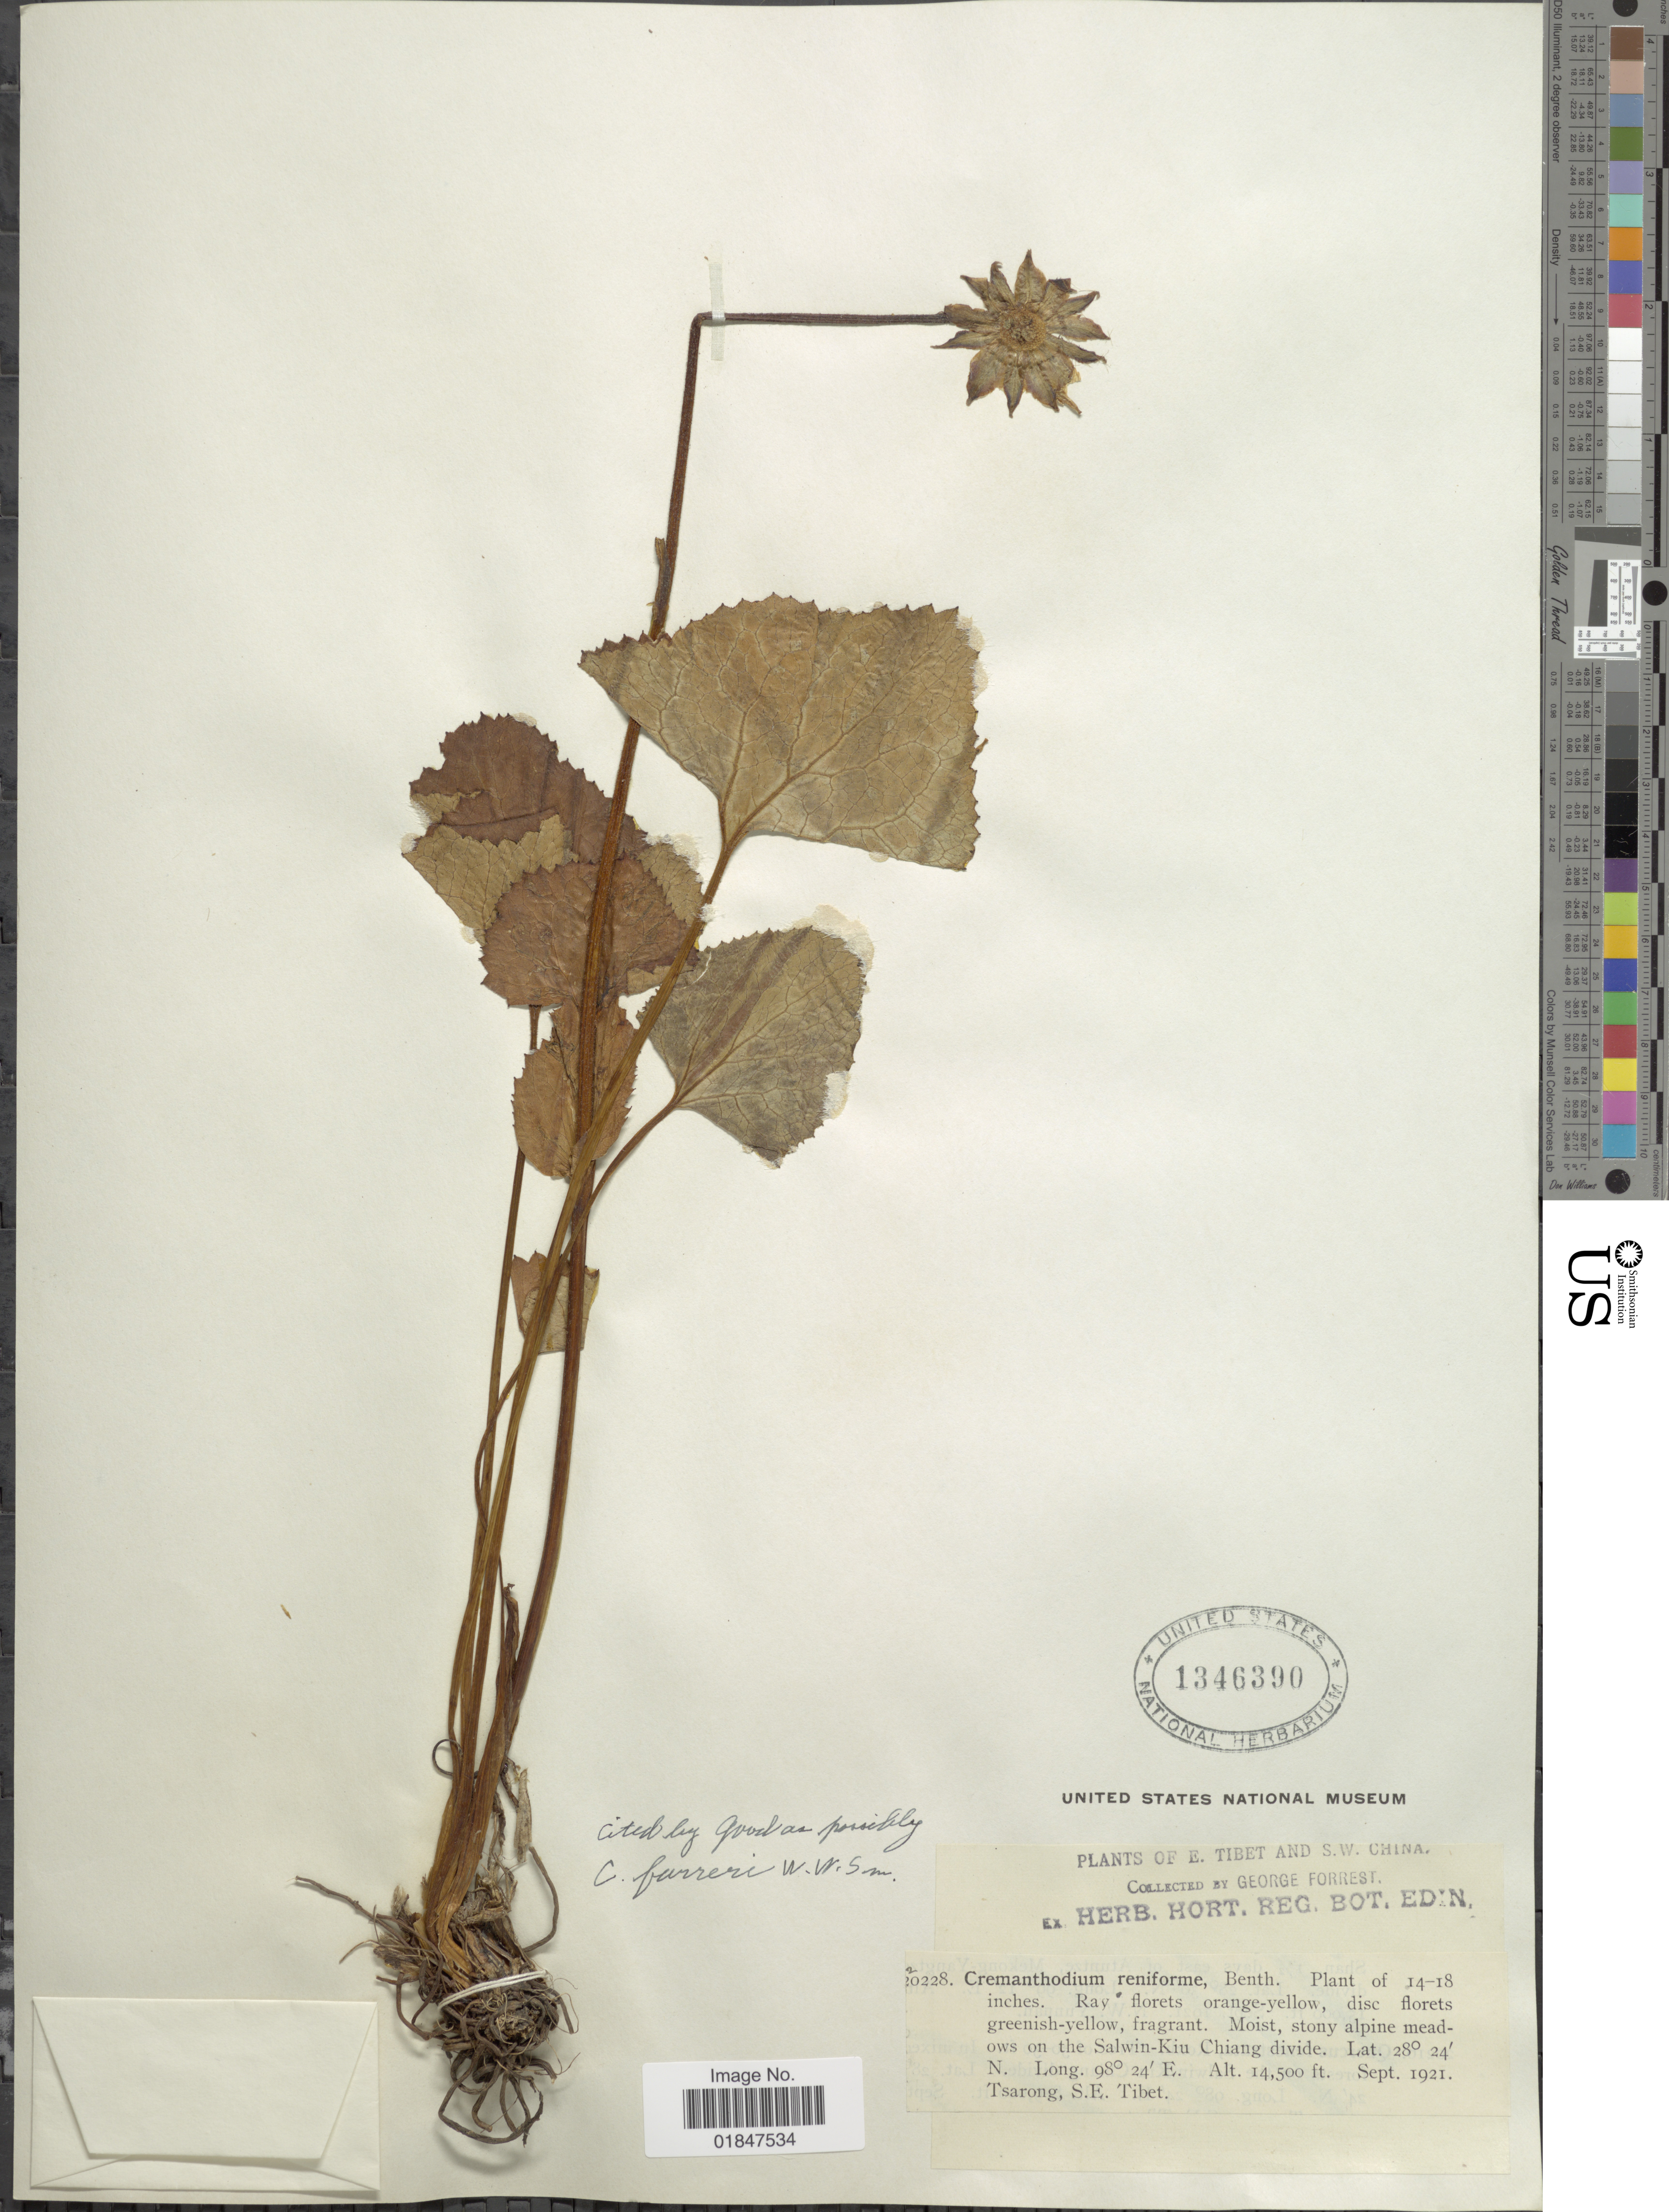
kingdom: Plantae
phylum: Tracheophyta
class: Magnoliopsida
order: Asterales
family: Asteraceae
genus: Cremanthodium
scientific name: Cremanthodium farreri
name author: W.W. Sm.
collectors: G. Forrest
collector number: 20228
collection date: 1921-09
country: China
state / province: Xizang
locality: E. Tibet and S.W. China, Moist, stony alpine meadows on the Salwin-Kiu Chiang divide, Tsarong, S.E. Tibet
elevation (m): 4420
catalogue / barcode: US 1346390